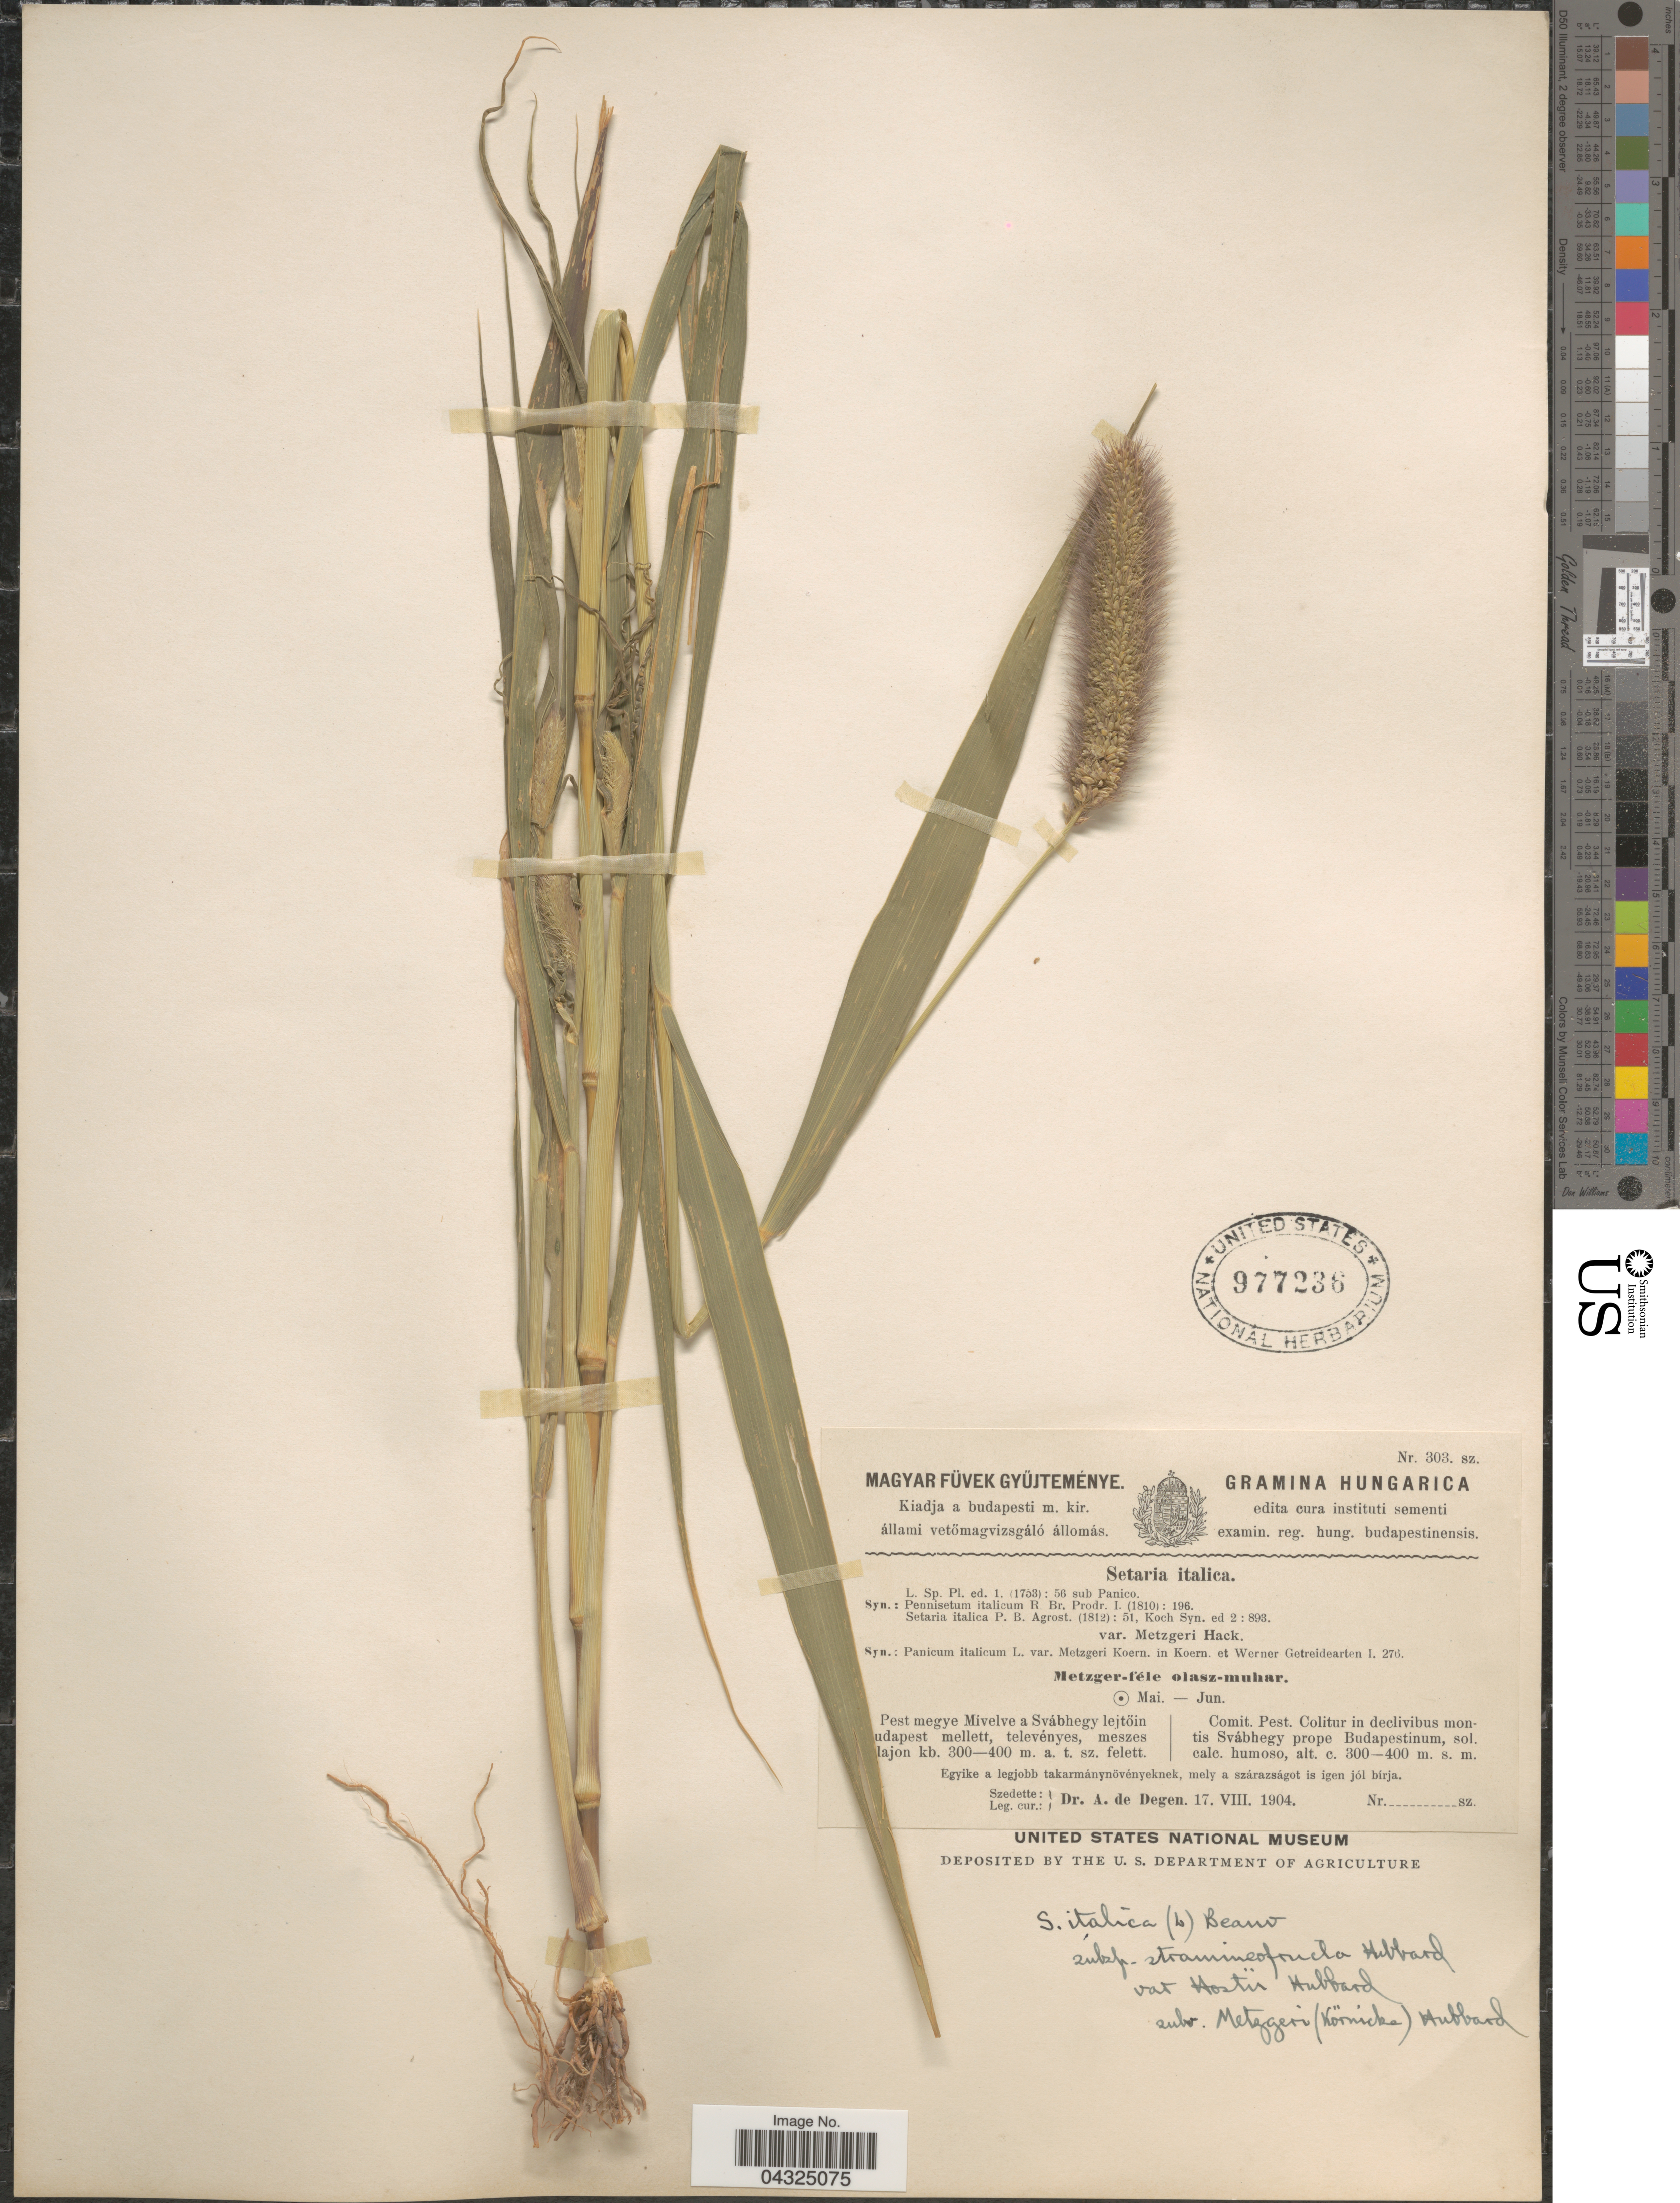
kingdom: Plantae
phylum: Tracheophyta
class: Liliopsida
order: Poales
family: Poaceae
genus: Setaria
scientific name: Setaria italica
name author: (L.) P. Beauv.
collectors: A. de Degen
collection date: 1904-08-17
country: Hungary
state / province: Budapest, Capital District of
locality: Comit. Pest. Colitur in declivibus montis Svábhegy prope Budapestinum.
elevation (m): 300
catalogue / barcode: US 977236